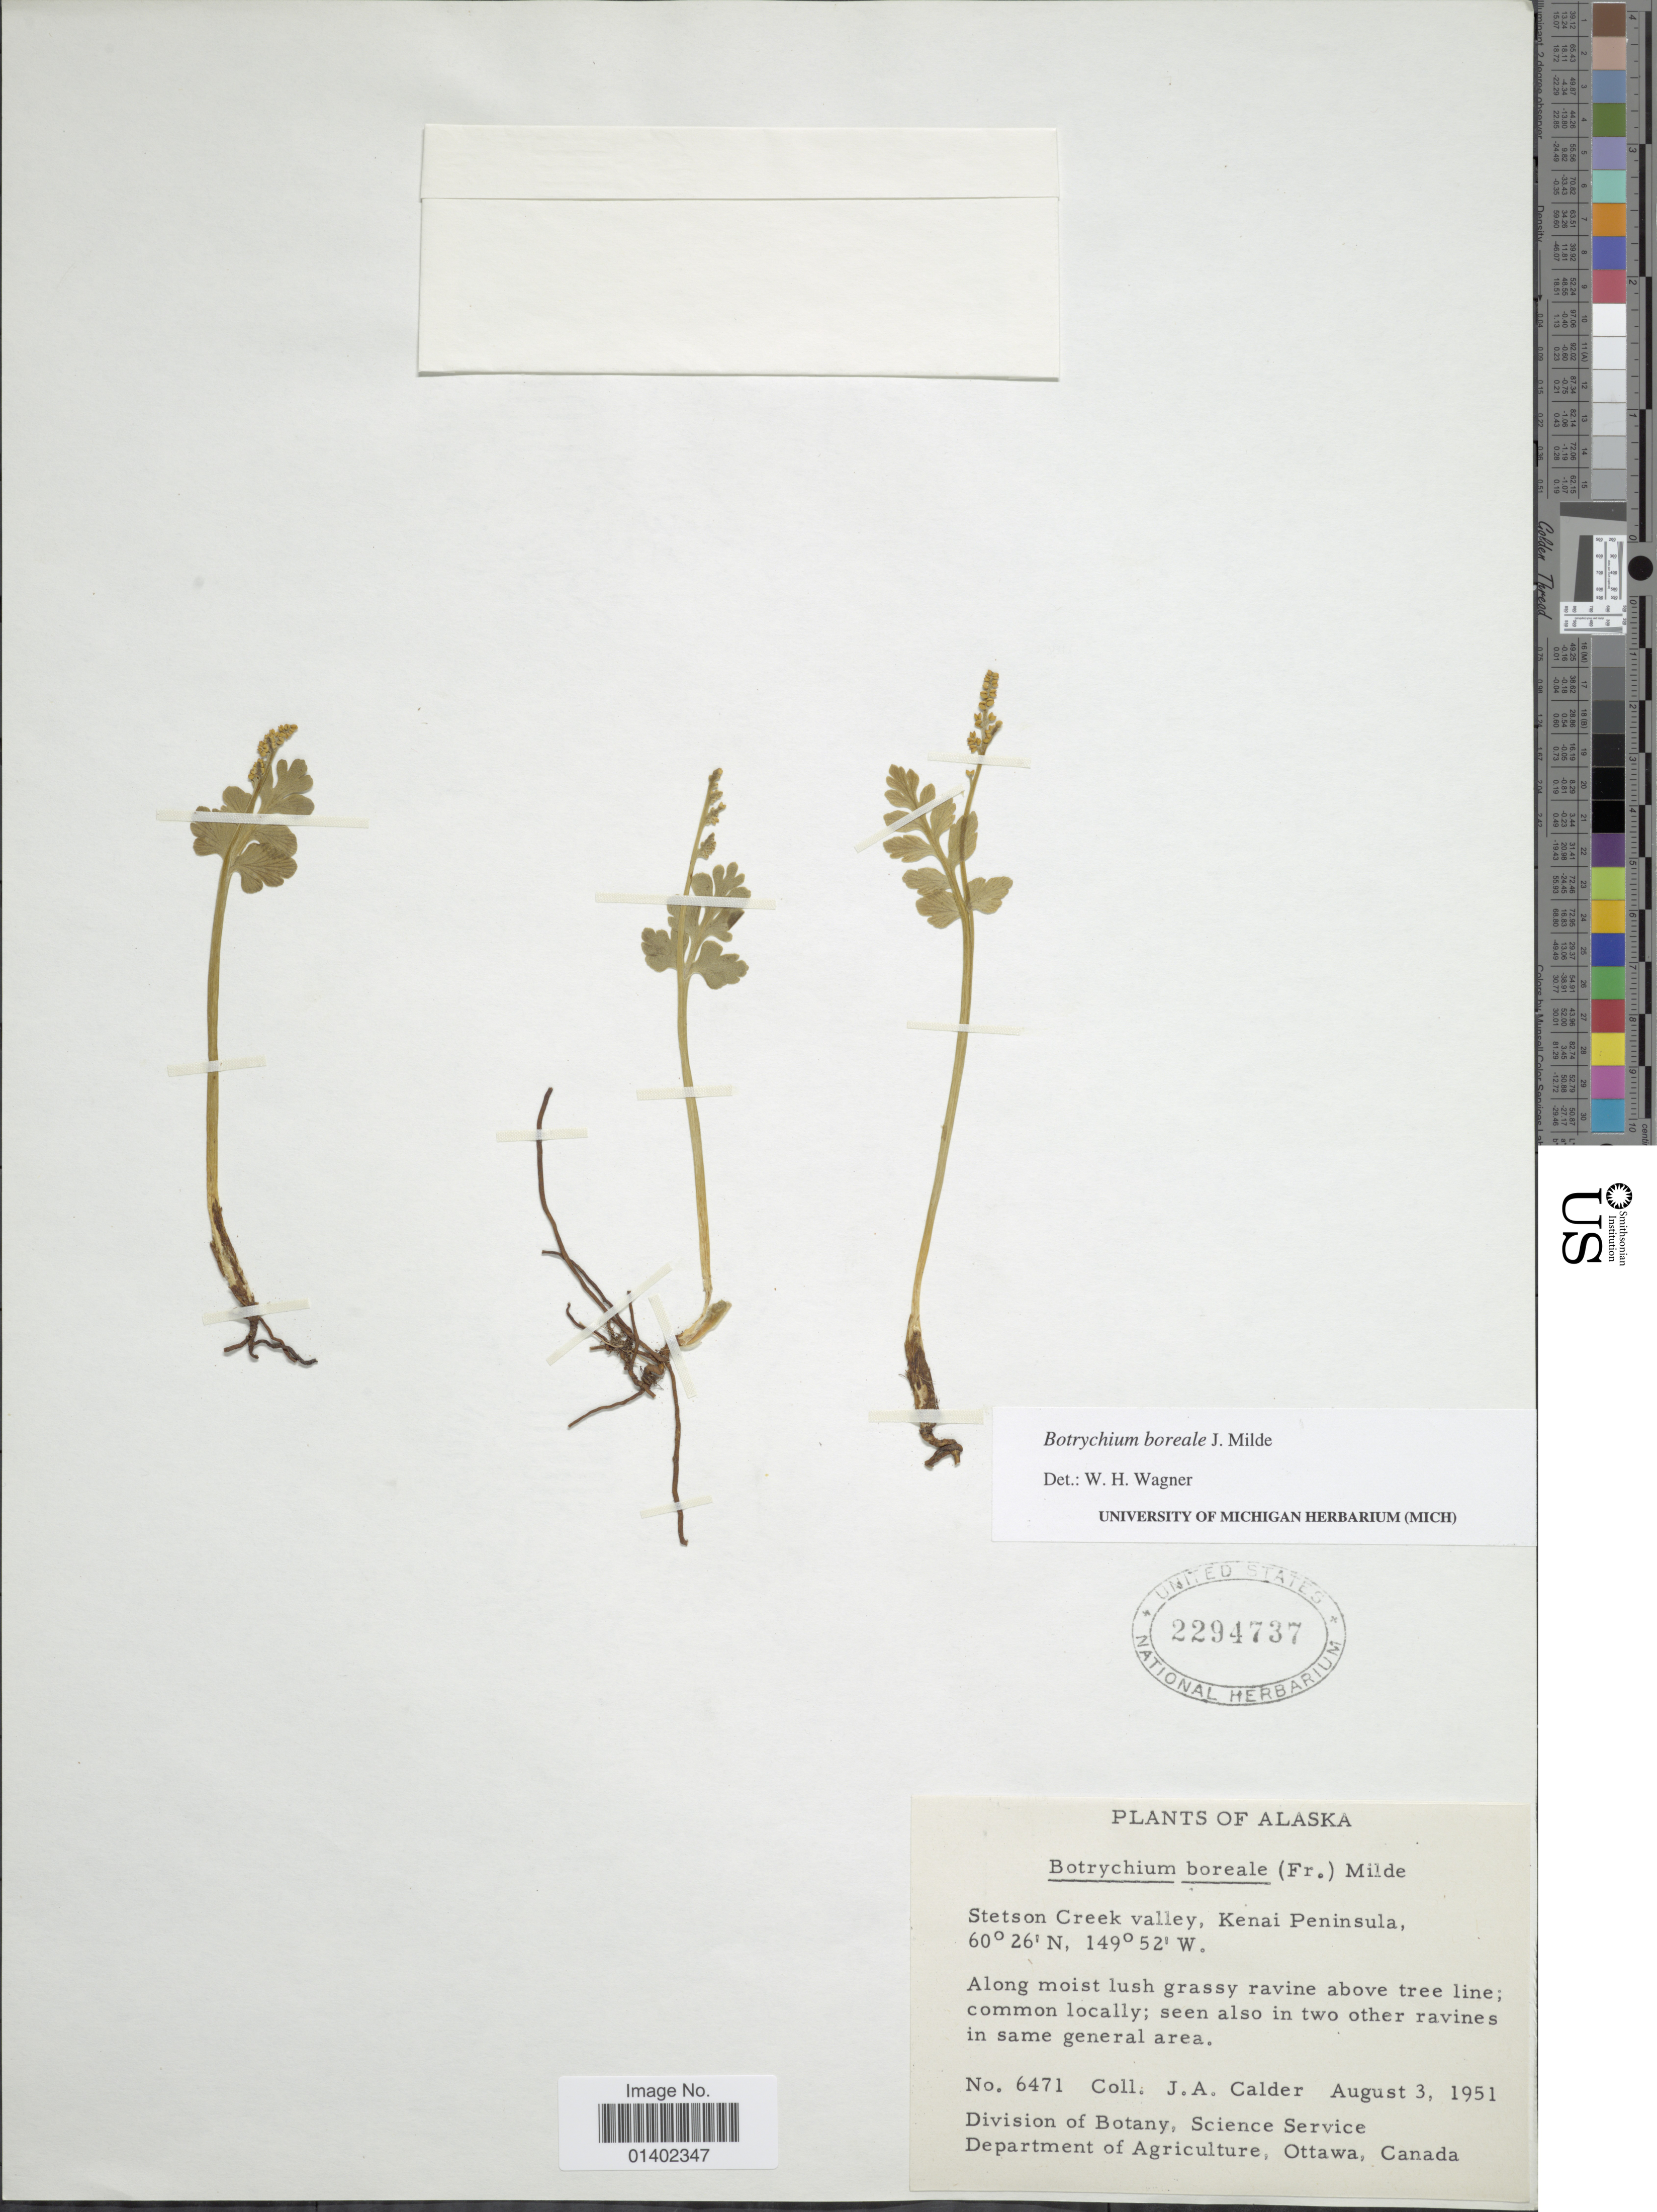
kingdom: Plantae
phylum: Tracheophyta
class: Polypodiopsida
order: Ophioglossales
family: Ophioglossaceae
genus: Botrychium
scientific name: Botrychium pinnatum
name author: H. St. John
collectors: J. A. Calder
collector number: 6471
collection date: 1951-08-03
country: United States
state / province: Alaska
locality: Stetson Creek valley, Kenai Peninsula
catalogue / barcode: US 2294737